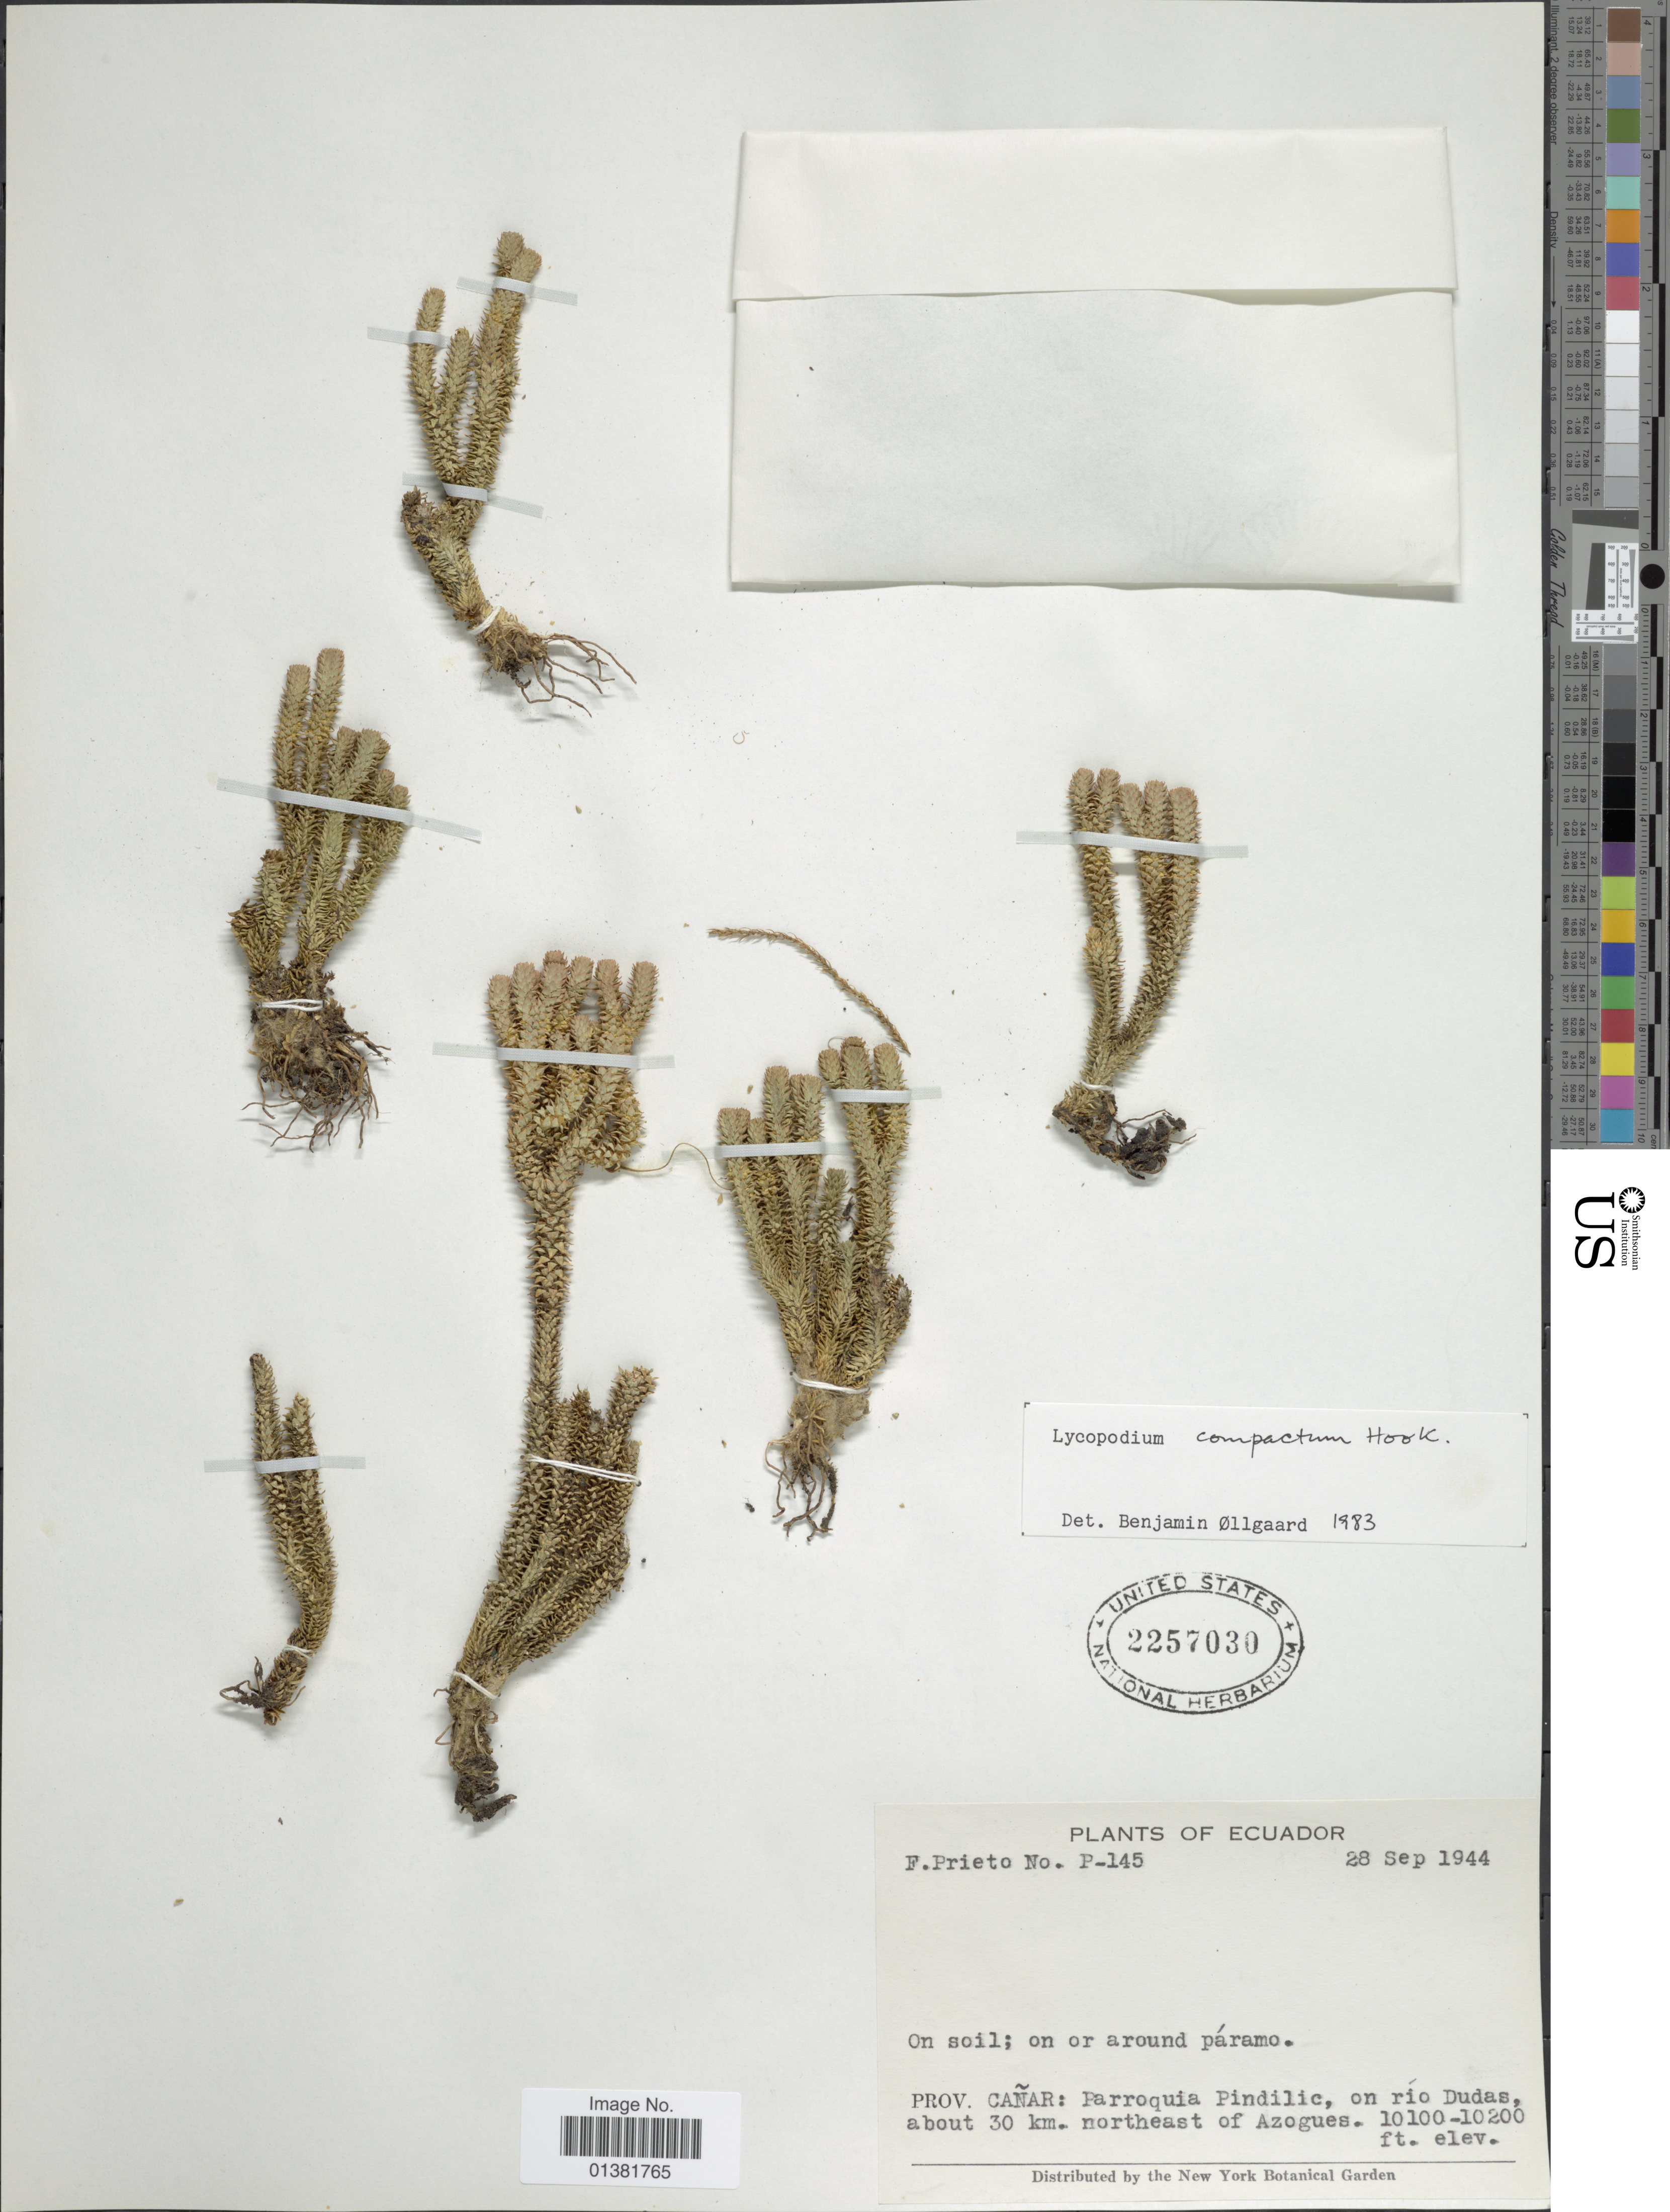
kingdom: Plantae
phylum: Tracheophyta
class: Lycopodiopsida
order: Lycopodiales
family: Lycopodiaceae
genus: Phlegmariurus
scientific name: Phlegmariurus compactus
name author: (Hook.) B. Øllg.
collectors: F. Prieto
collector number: P-145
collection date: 1944-09-28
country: Ecuador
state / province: Cañar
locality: Parroquia Pindilic, on río Dudas, about 30 km. northeast of Azogues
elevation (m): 3078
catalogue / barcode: US 2257030